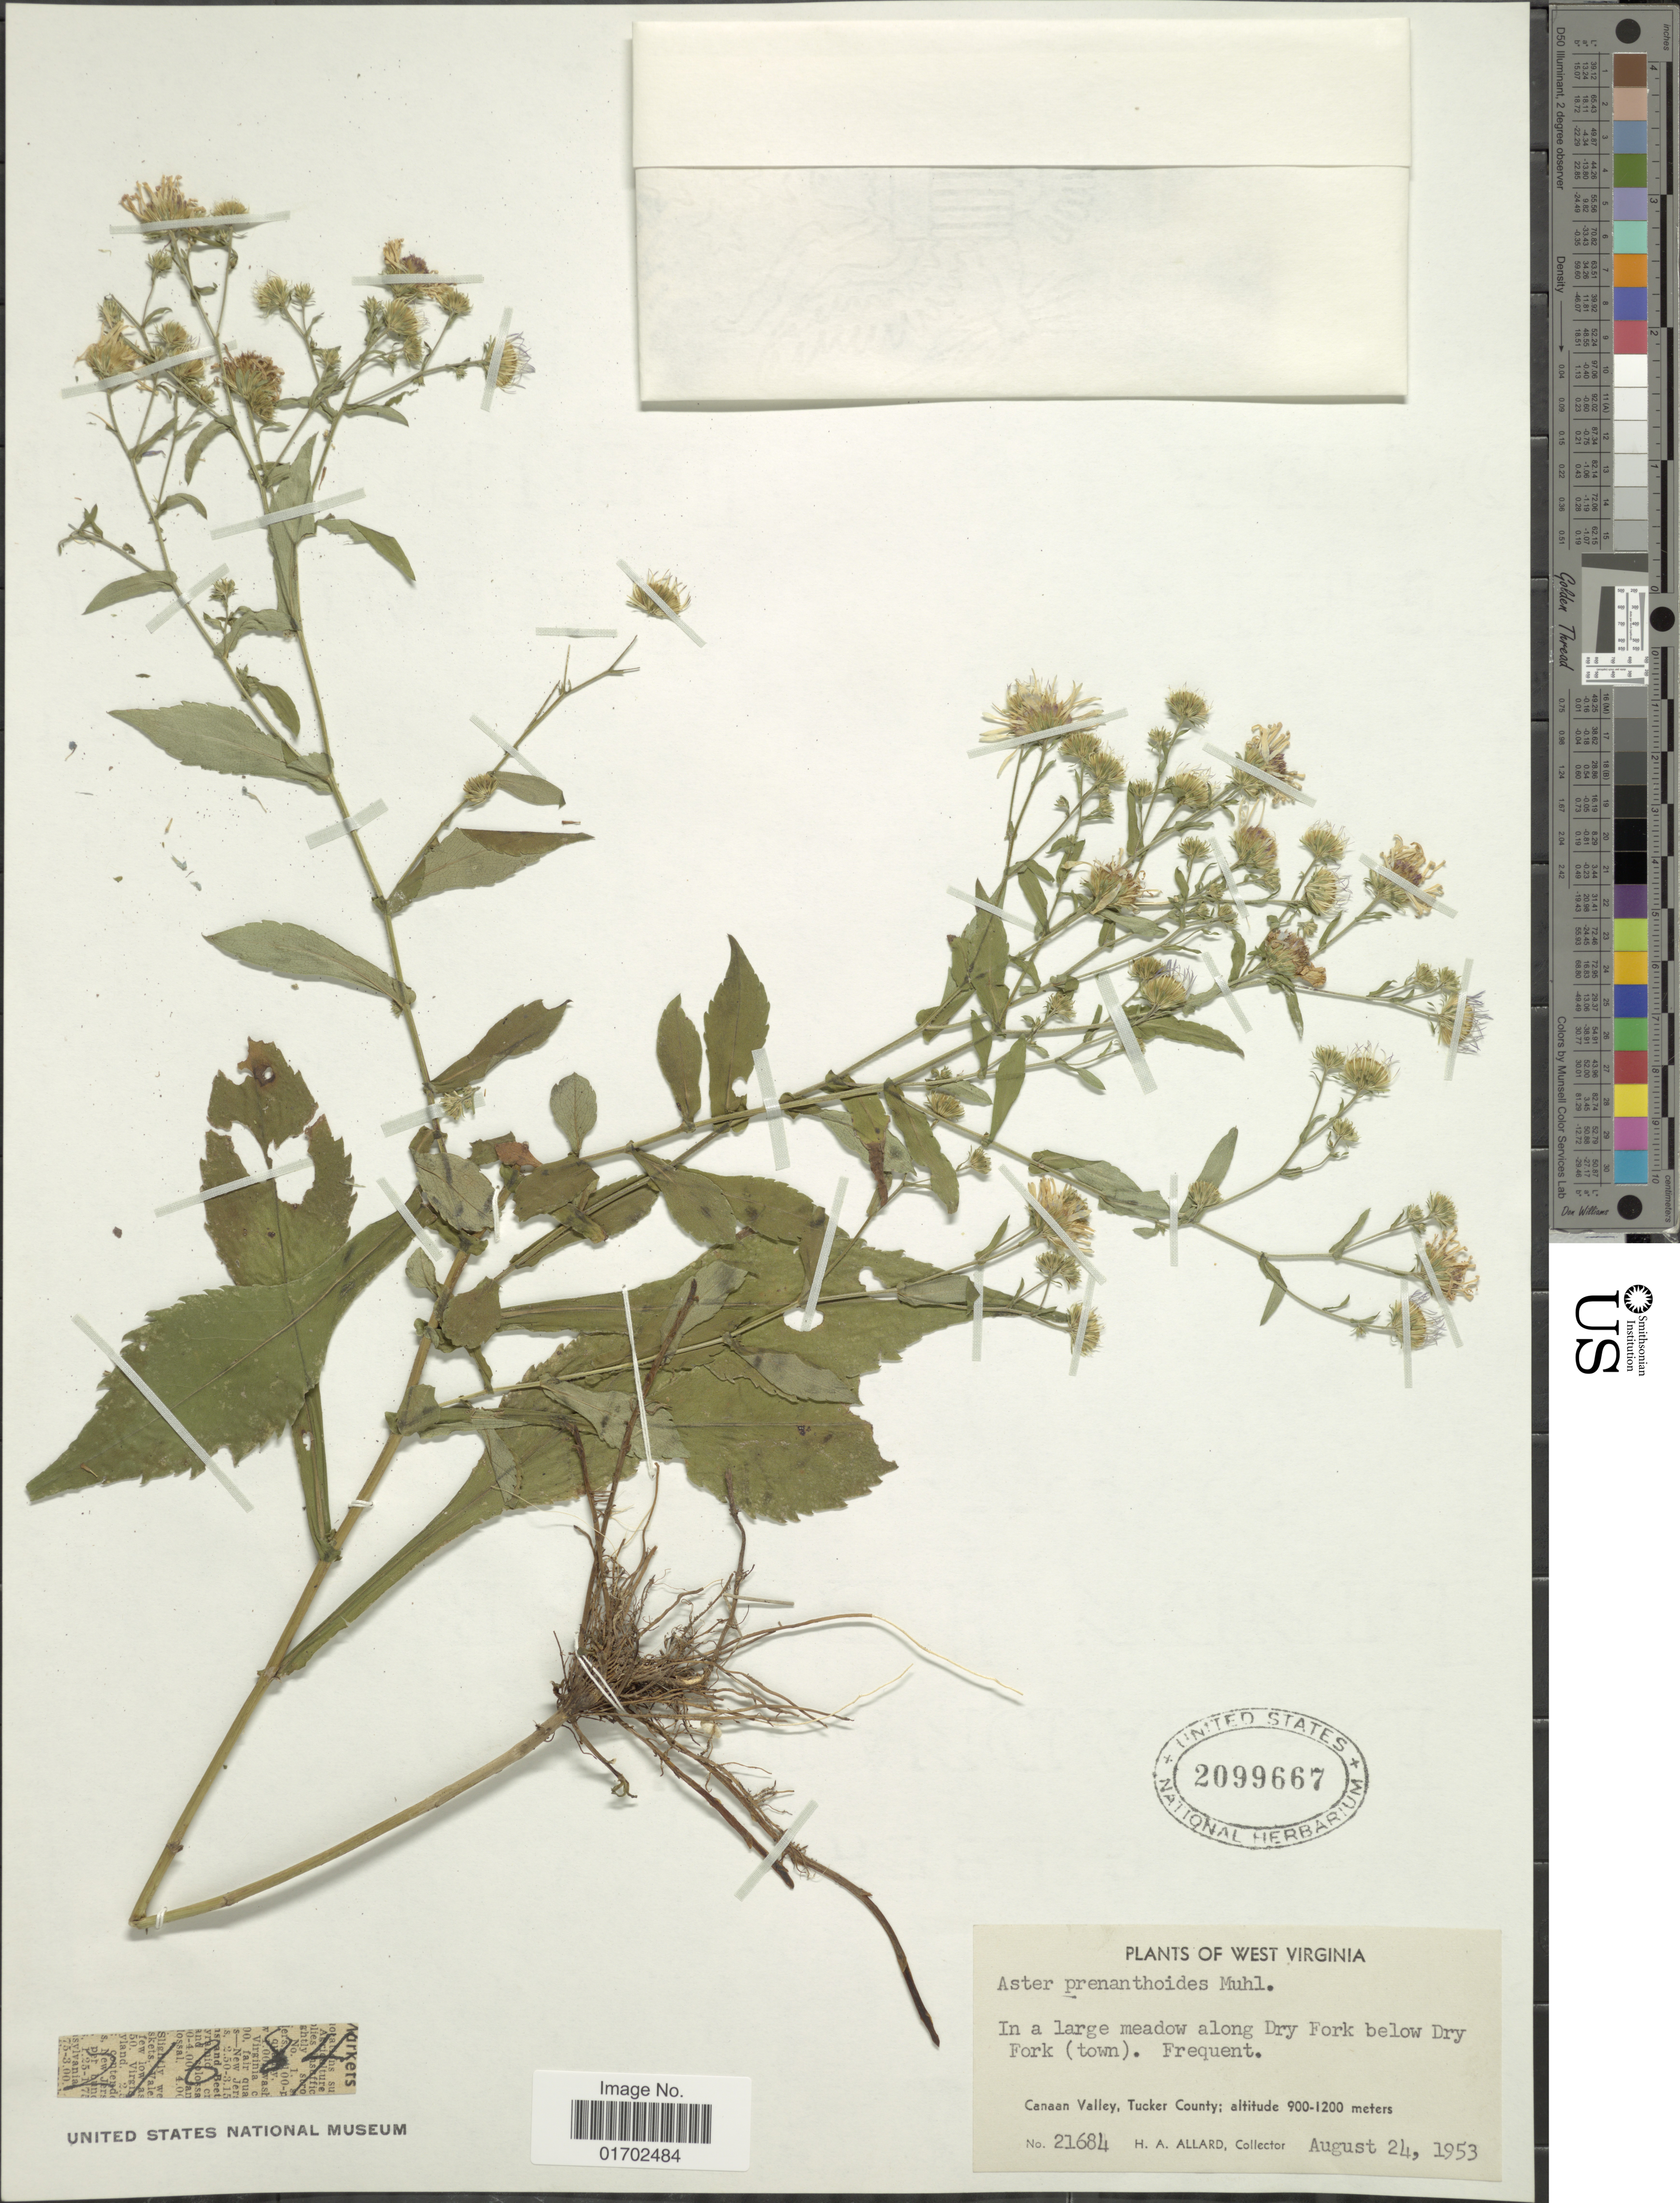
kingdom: Plantae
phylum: Tracheophyta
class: Magnoliopsida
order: Asterales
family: Asteraceae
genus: Symphyotrichum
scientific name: Symphyotrichum prenanthoides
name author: (Muhl. ex Willd.) G.L. Nesom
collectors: H. A. Allard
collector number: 21684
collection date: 1953-08-24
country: United States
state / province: West Virginia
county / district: Tucker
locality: In a large meadow along Dry Fork below Dry Fork (town). Frequent. Canaan Valley, Tucker County.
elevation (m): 900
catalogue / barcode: US 2099667